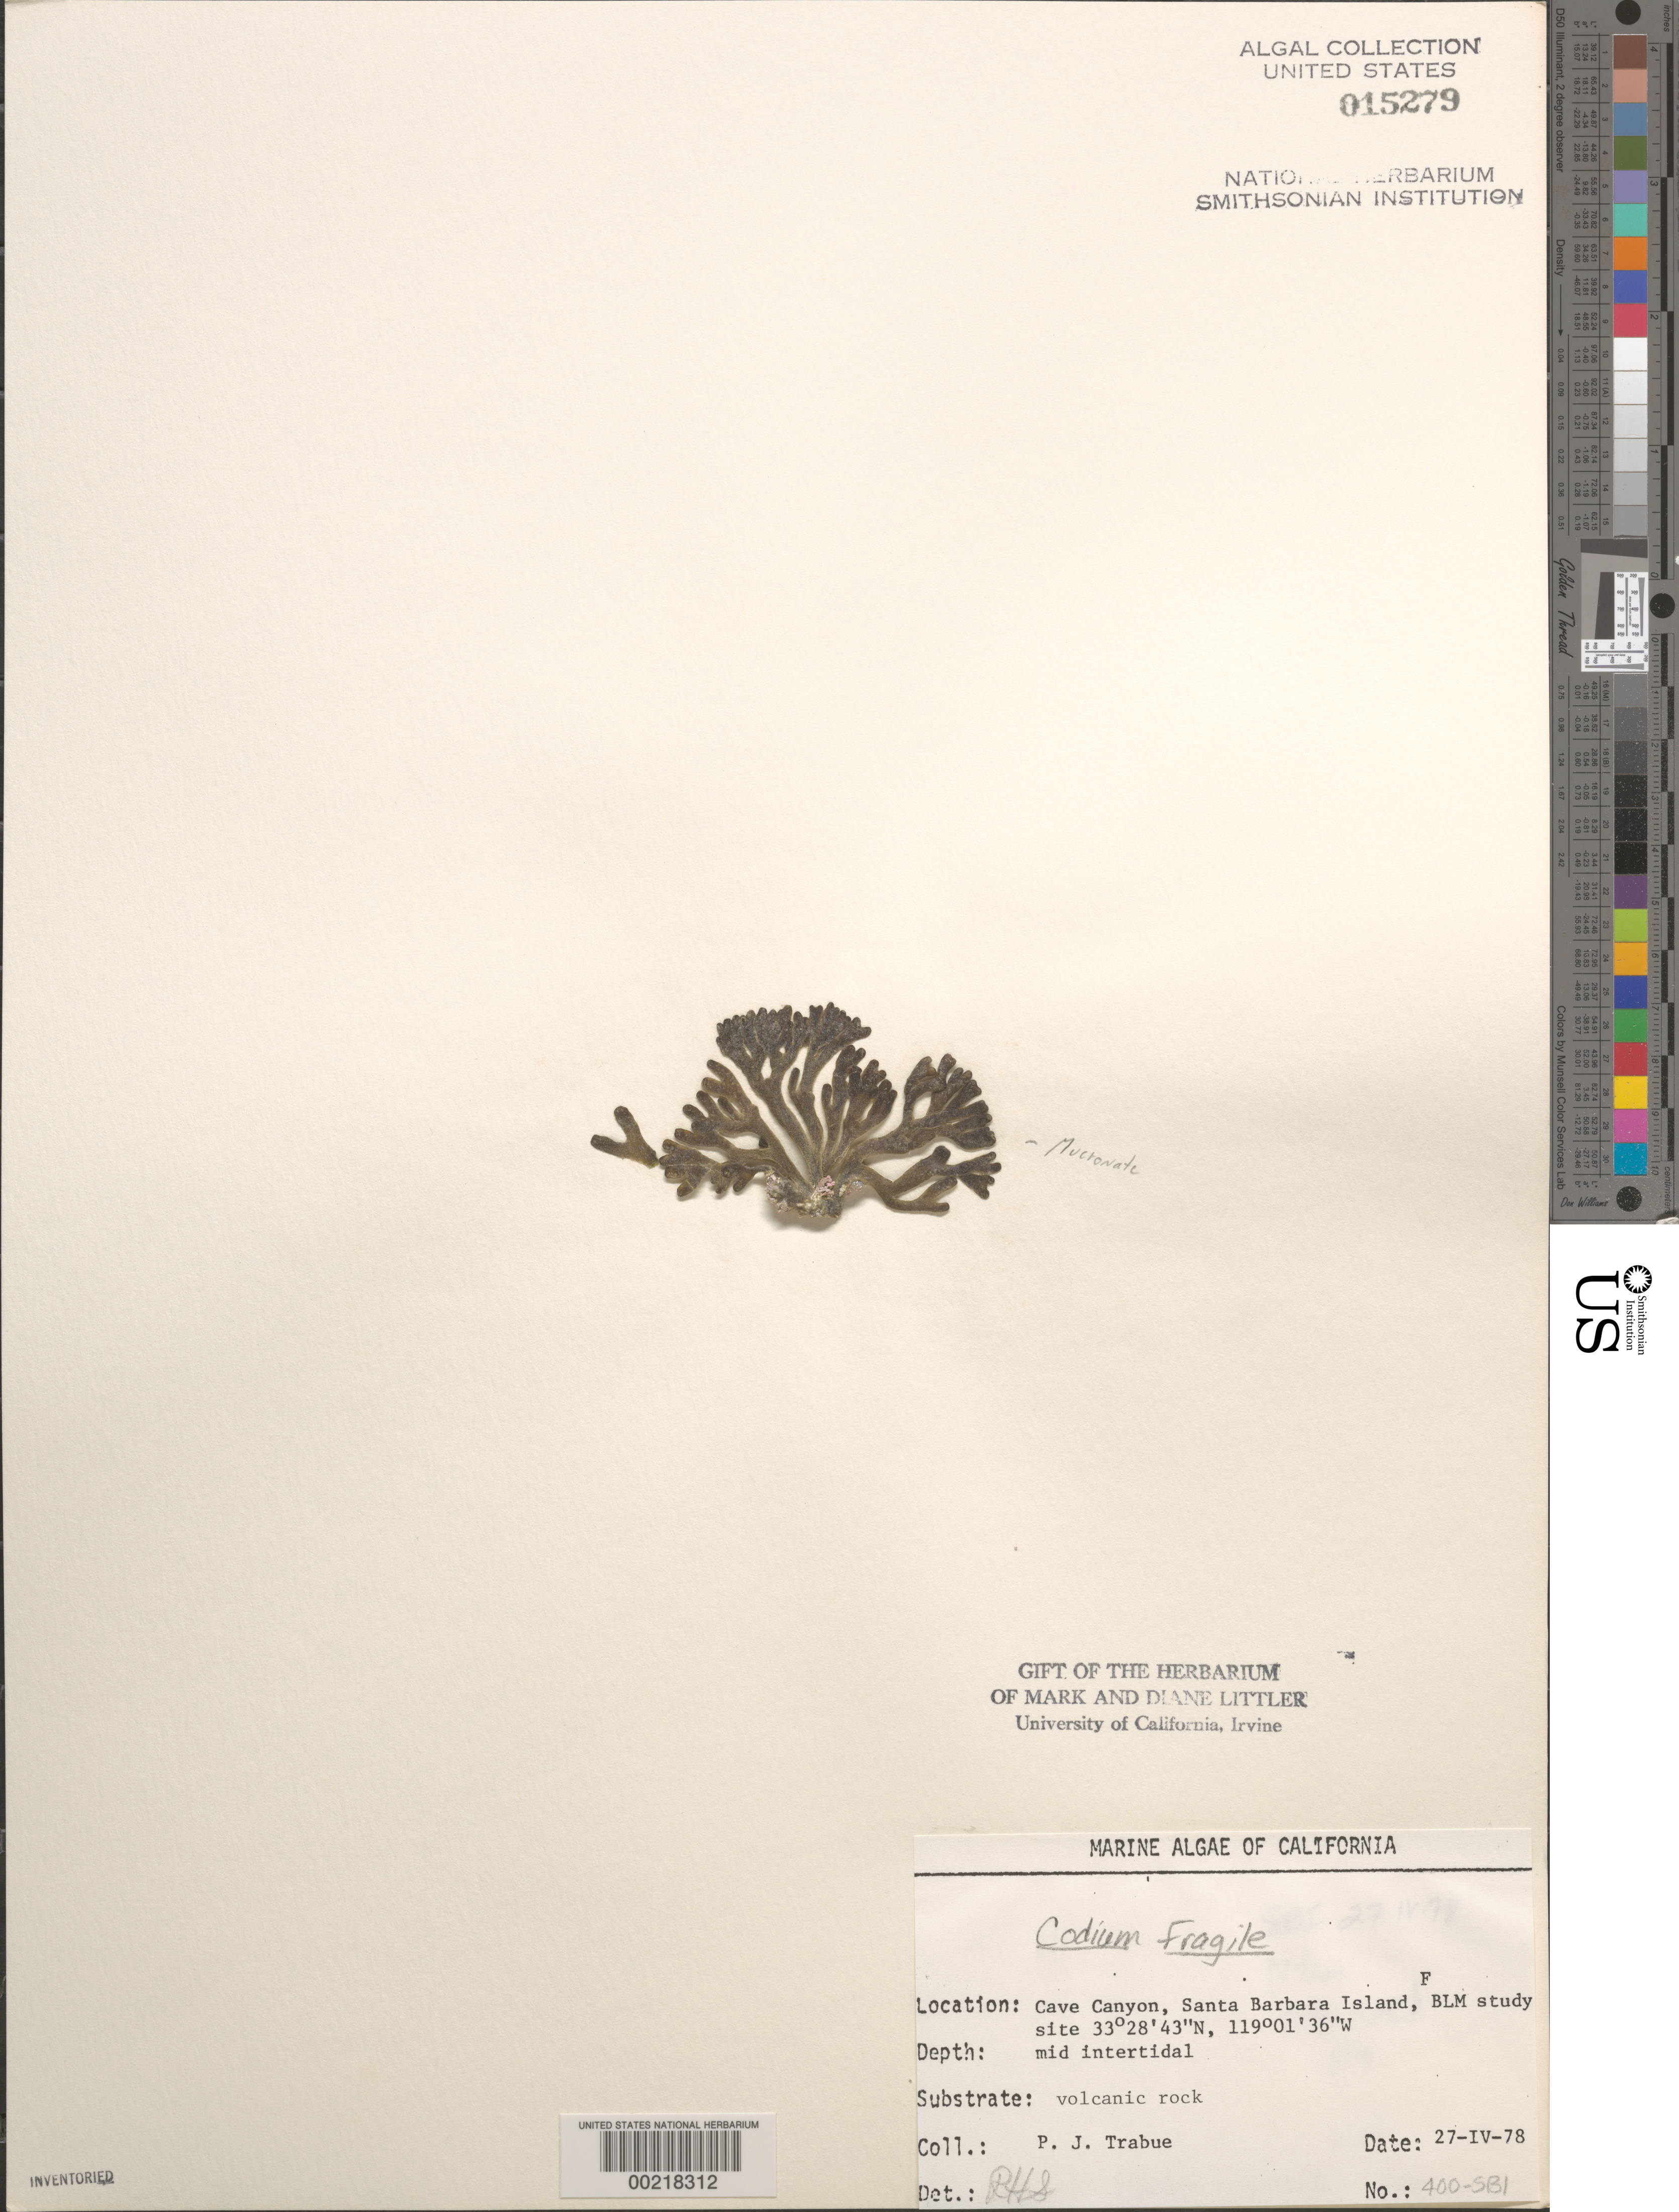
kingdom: Plantae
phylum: Chlorophyta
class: Ulvophyceae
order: Bryopsidales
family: Codiaceae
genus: Codium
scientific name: Codium fragile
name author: (Suringar) P. Hariot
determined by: Sims, Robert H.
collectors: P. J. Trabue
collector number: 400-sbi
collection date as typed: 27 Apr 1978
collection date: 1978-04-27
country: United States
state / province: California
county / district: Santa Barbara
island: Santa Barbara Island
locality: Cave Canyon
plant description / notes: BLM-SOCALBIGHT Rocky Intertidal Survey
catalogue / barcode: US 15279